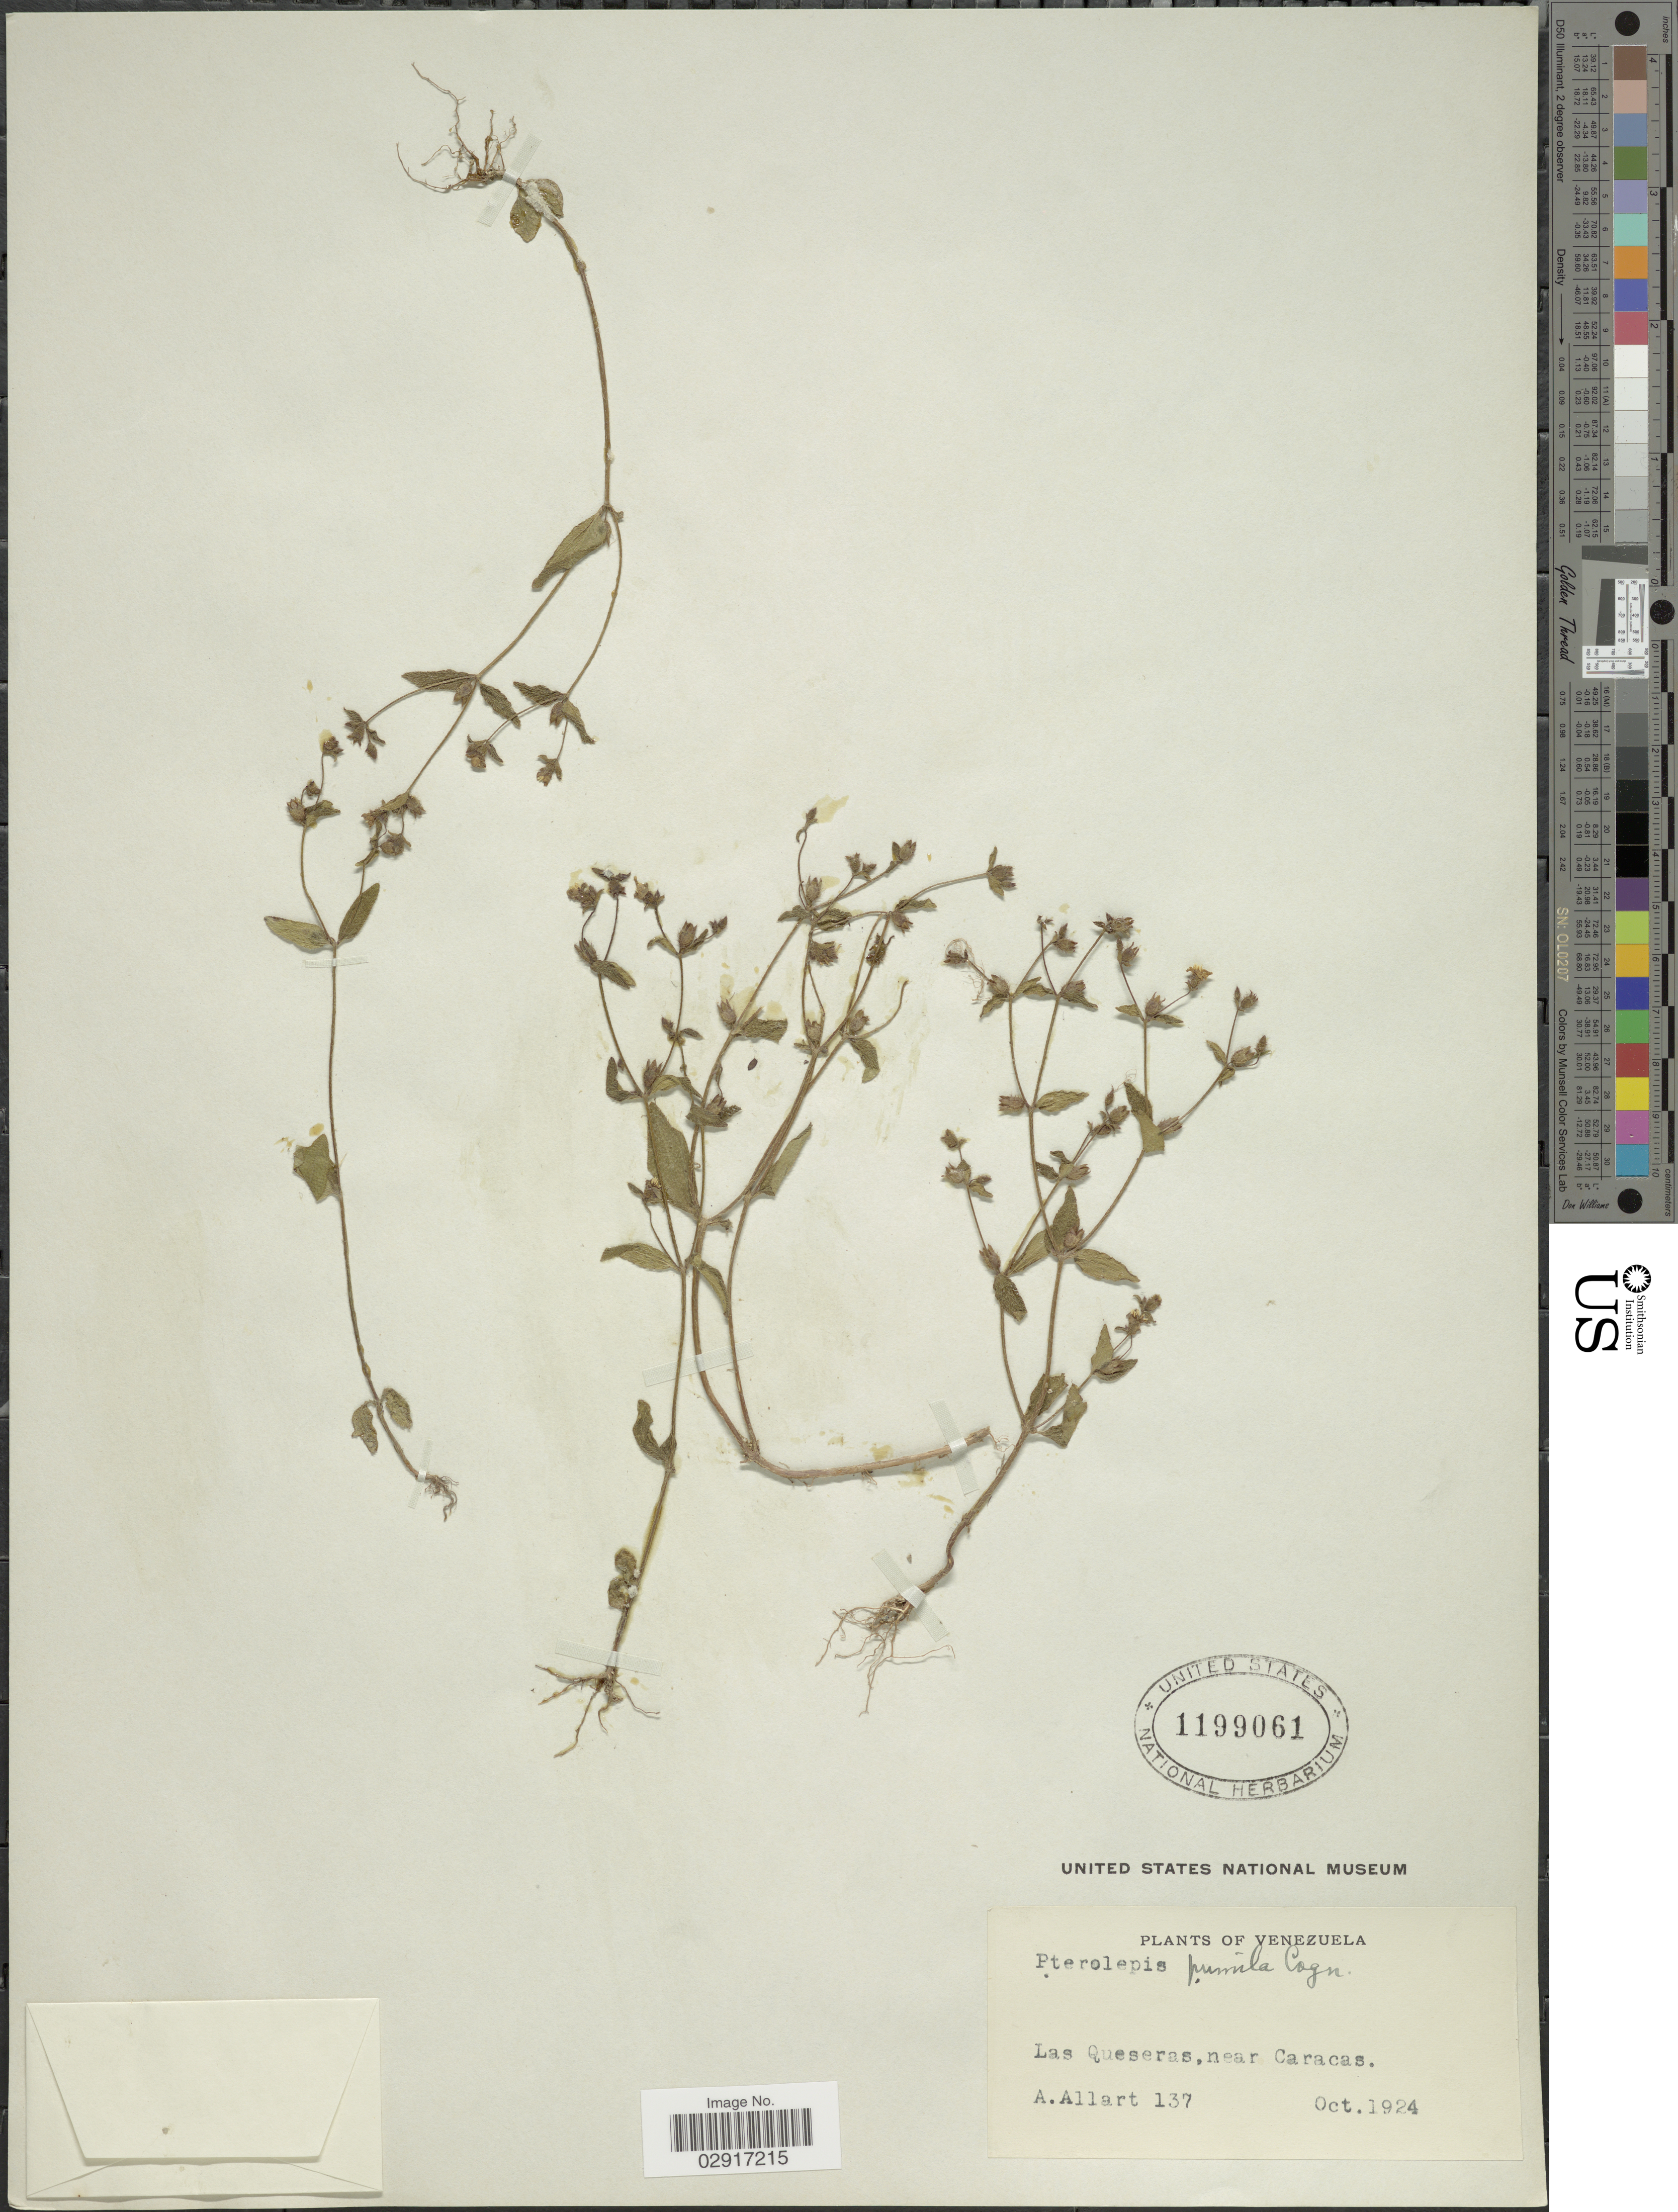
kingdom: Plantae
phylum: Tracheophyta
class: Magnoliopsida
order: Myrtales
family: Melastomataceae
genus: Pterolepis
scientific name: Pterolepis pumila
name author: (Bonpl.) DC. ex Crueg.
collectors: A. Allart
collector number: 137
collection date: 1924-10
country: Venezuela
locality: Las Queseras, near Caracas.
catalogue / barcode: US 1199061